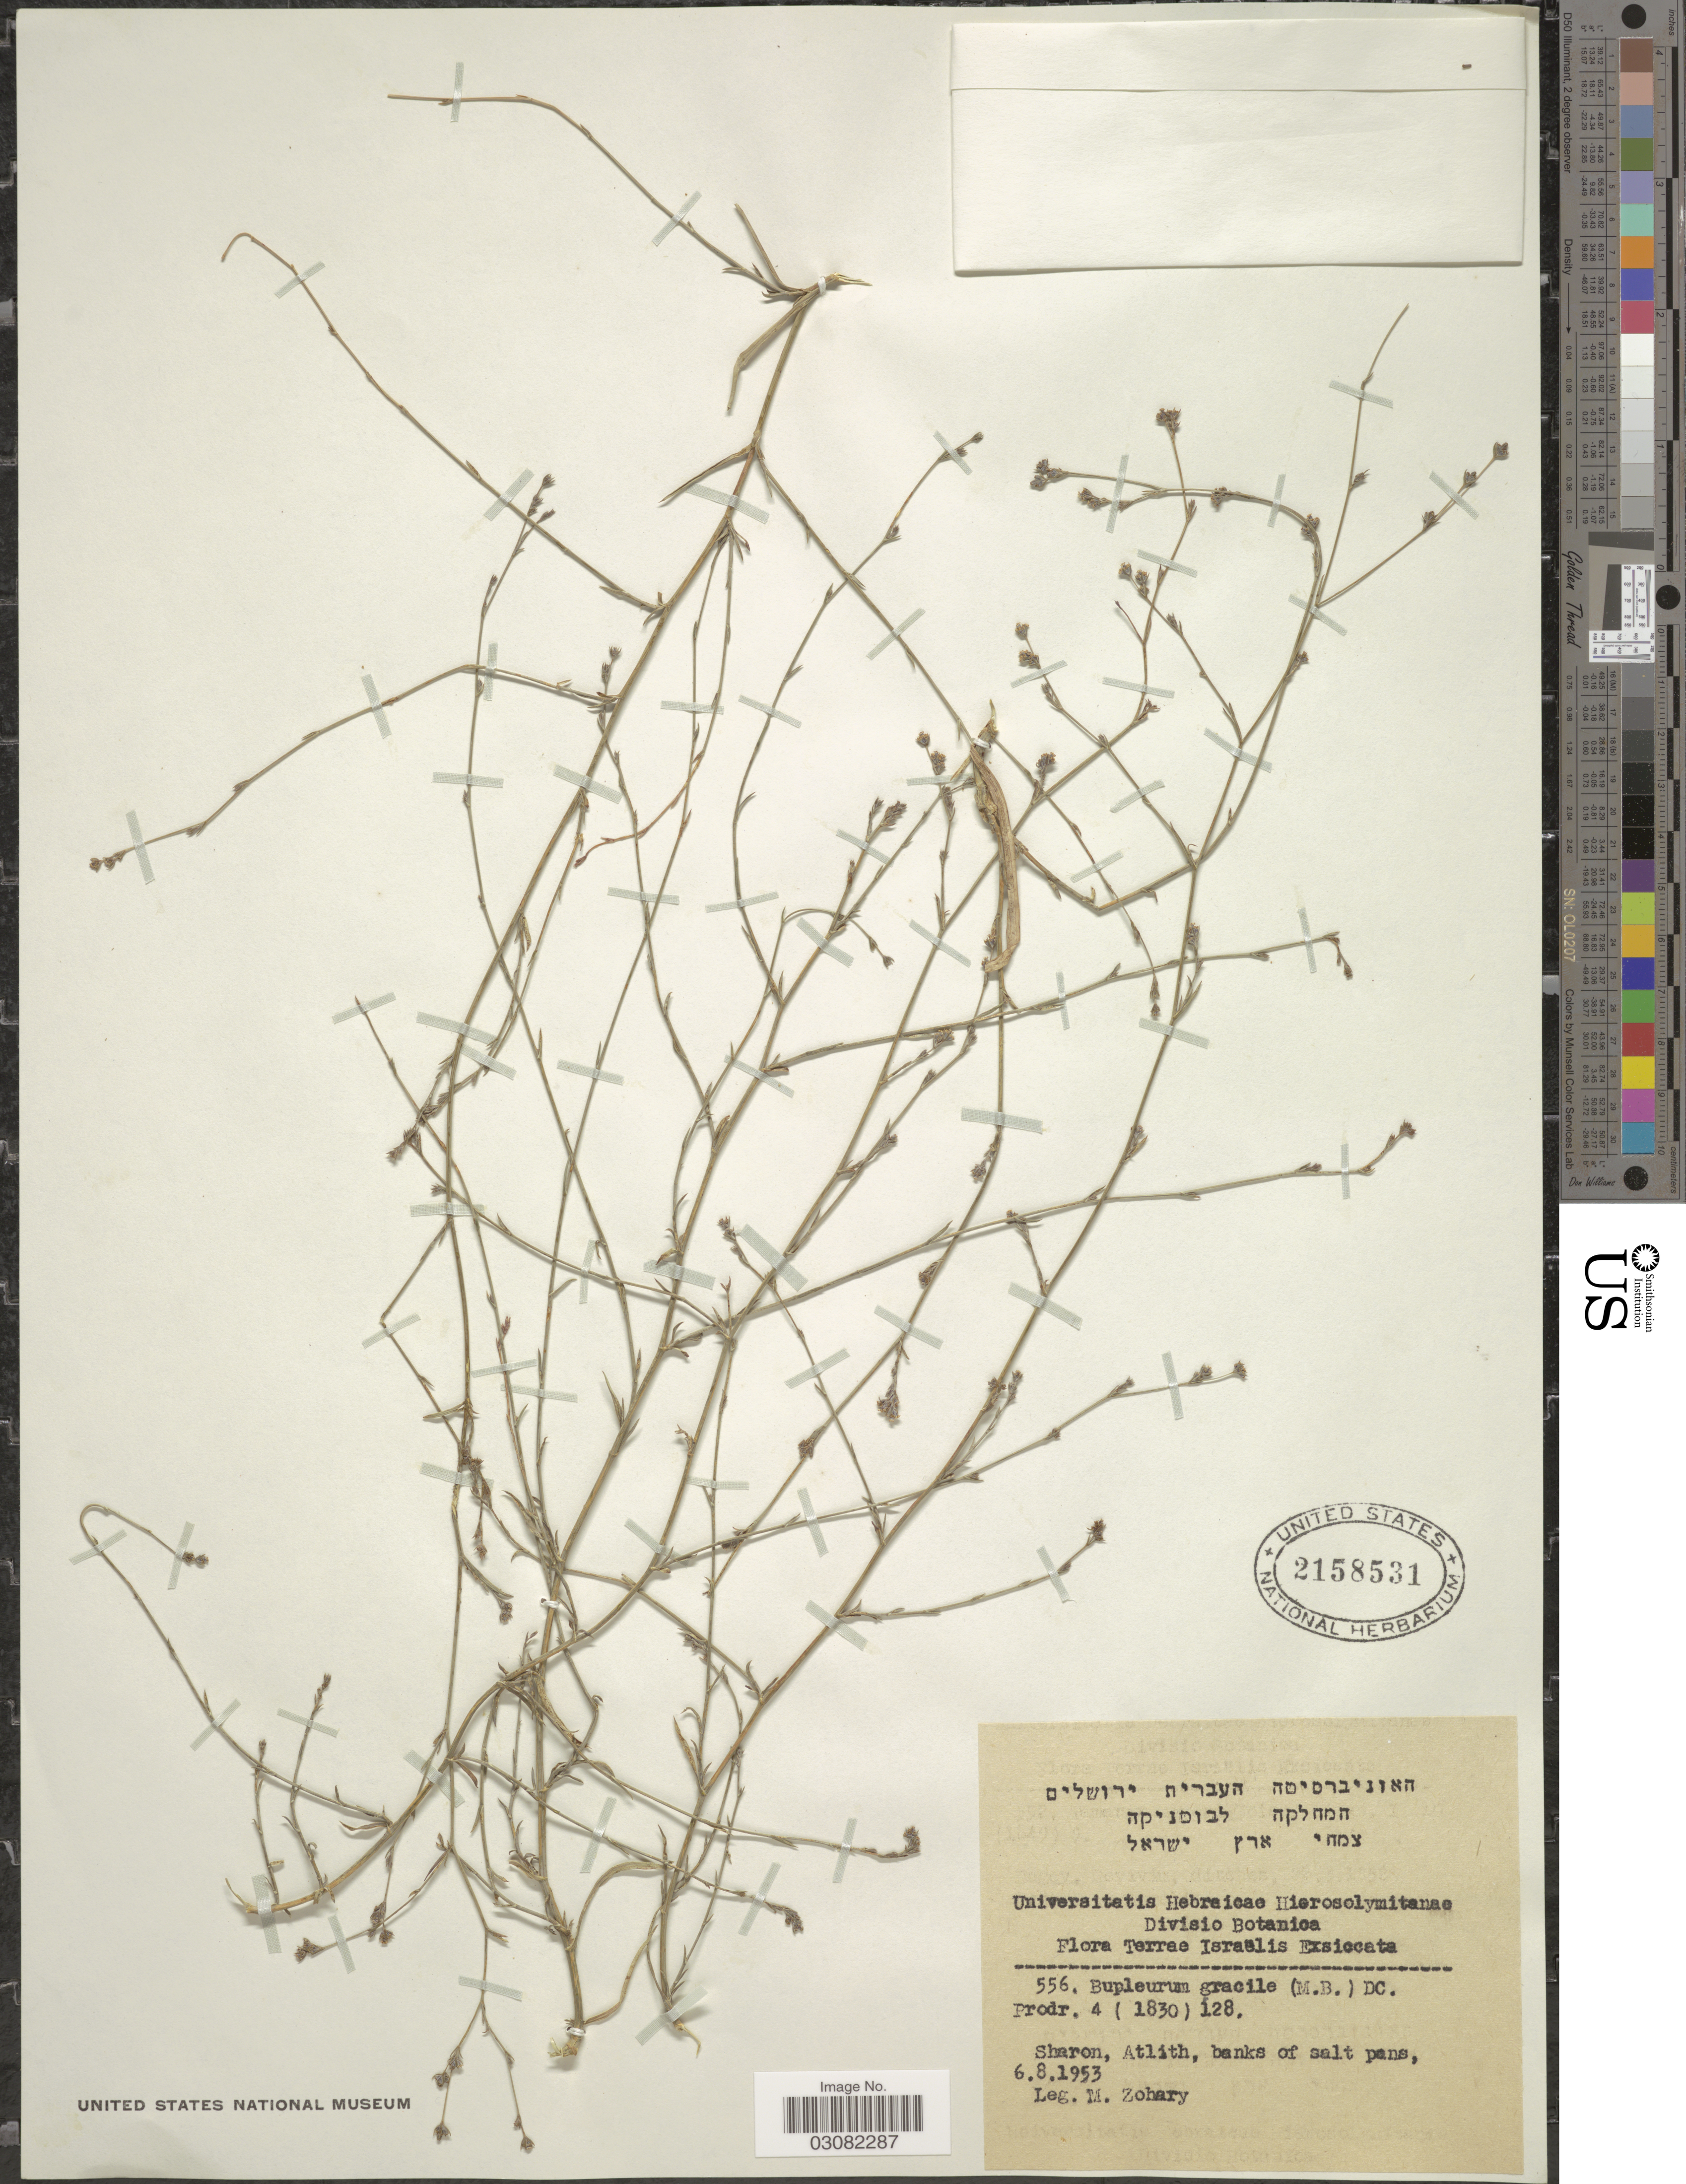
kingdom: Plantae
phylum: Tracheophyta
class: Magnoliopsida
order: Apiales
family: Apiaceae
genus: Bupleurum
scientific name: Bupleurum gracile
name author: d'Urv.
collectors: M. Zohary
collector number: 556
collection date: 1953-08-06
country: Israel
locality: Sharon, Atlith, banks of salt pans.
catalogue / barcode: US 2158531